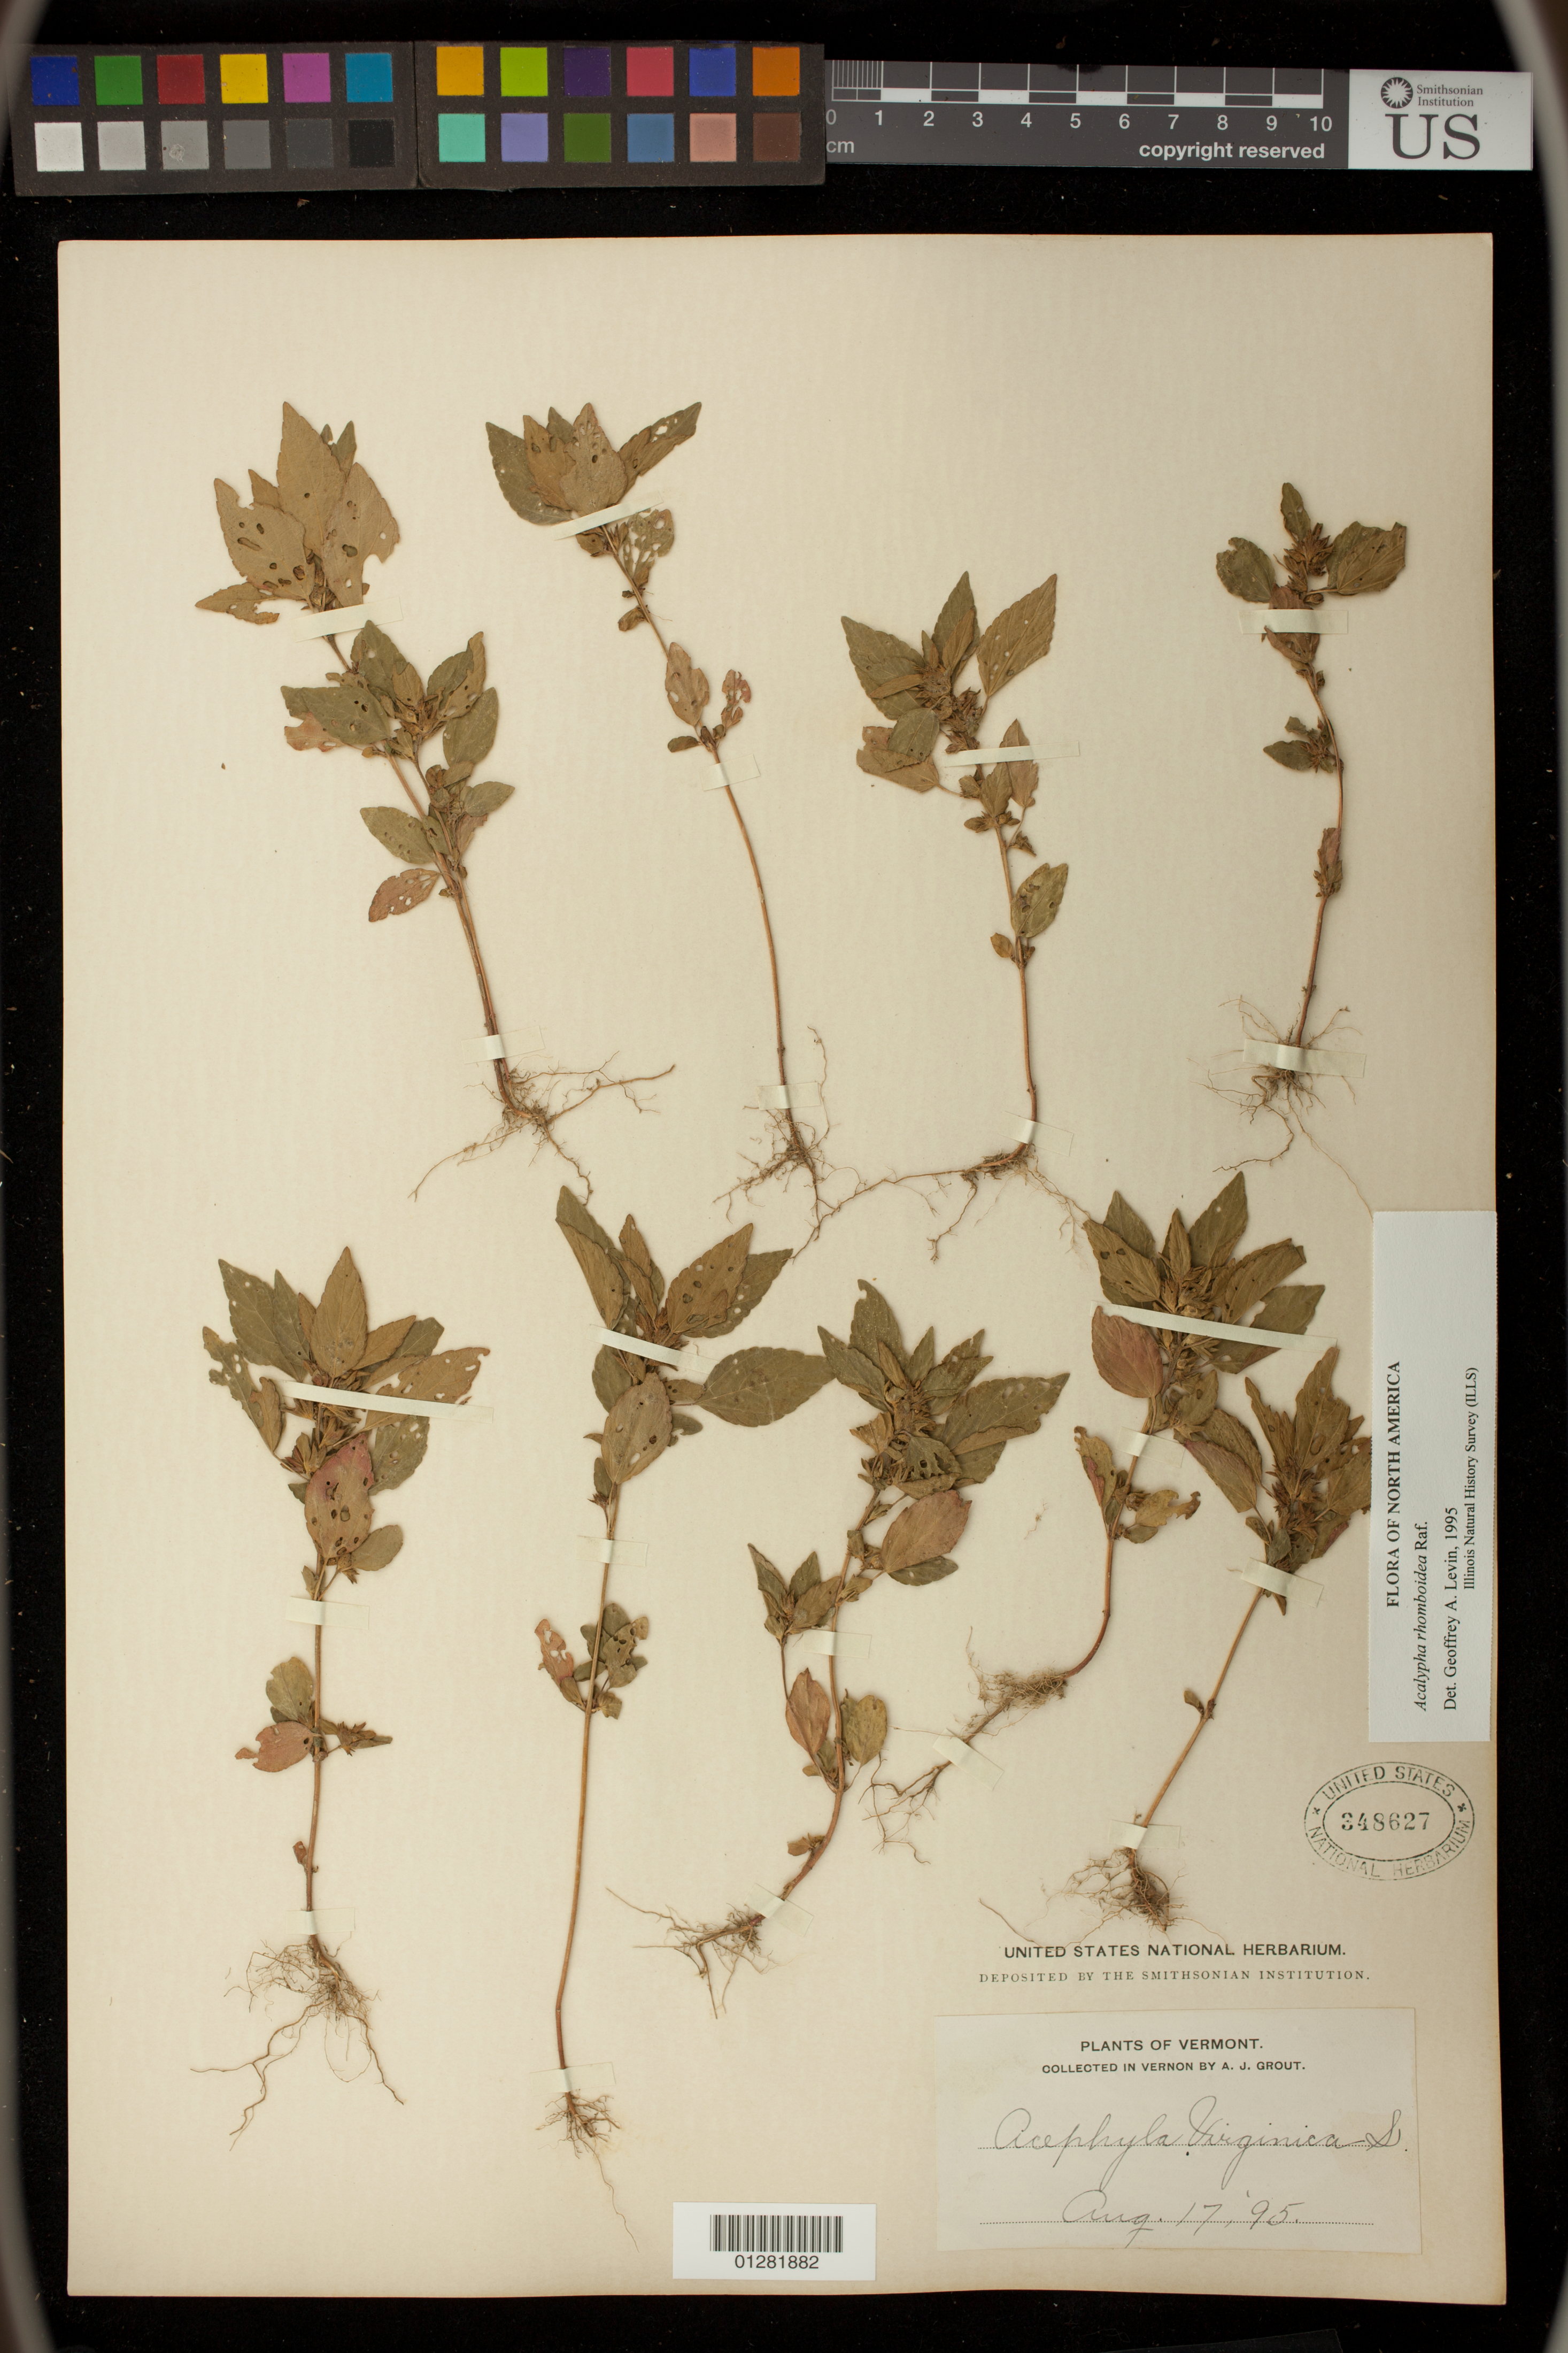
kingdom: Plantae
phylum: Tracheophyta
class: Magnoliopsida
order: Malpighiales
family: Euphorbiaceae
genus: Acalypha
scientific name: Acalypha rhomboidea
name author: Raf.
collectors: A. J. Grout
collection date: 1895-08-17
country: United States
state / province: Vermont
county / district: Windham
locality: Vernon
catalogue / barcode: US 348627